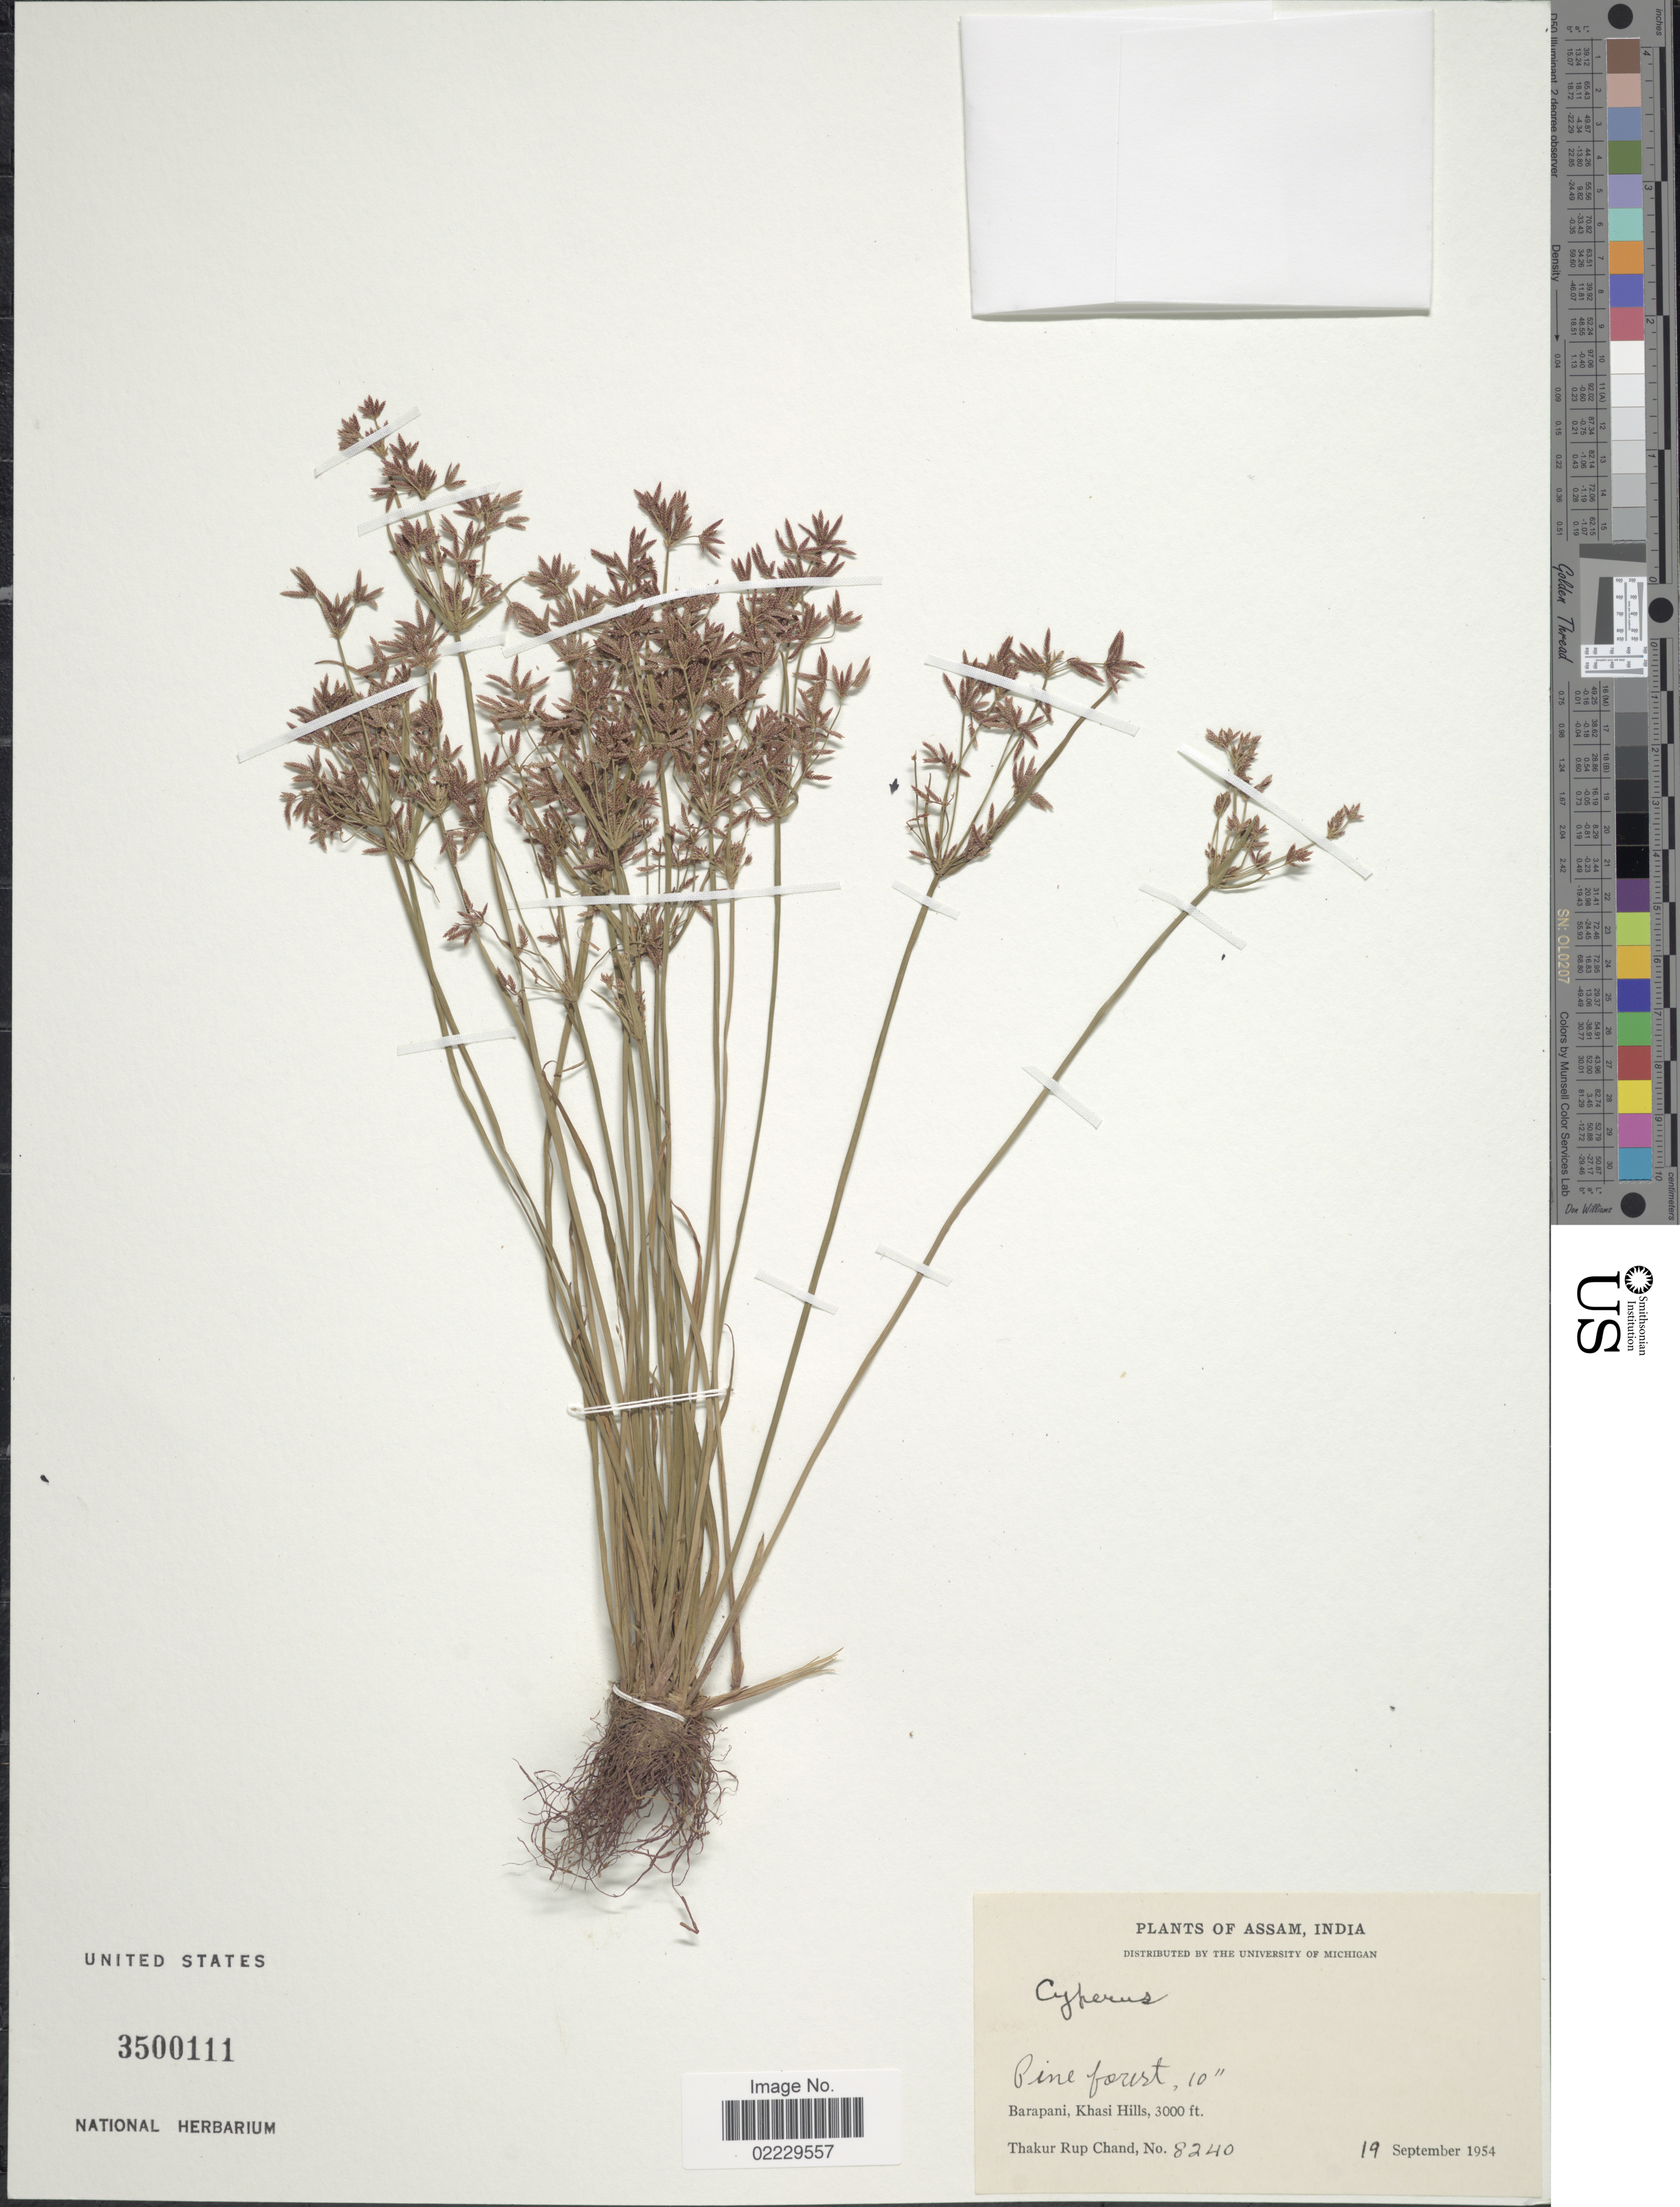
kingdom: Plantae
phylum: Tracheophyta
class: Liliopsida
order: Poales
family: Cyperaceae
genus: Cyperus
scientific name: Cyperus flavidus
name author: Retz.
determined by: Strong, Mark T., (BOT), Smithsonian Institution - National Museum of Natural History (UNITED STATES)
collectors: T. R. Chand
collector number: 8240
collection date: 1954-09-19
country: India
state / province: Meghalaya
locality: Barapani, Khasi Hills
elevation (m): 914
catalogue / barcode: US 3500111